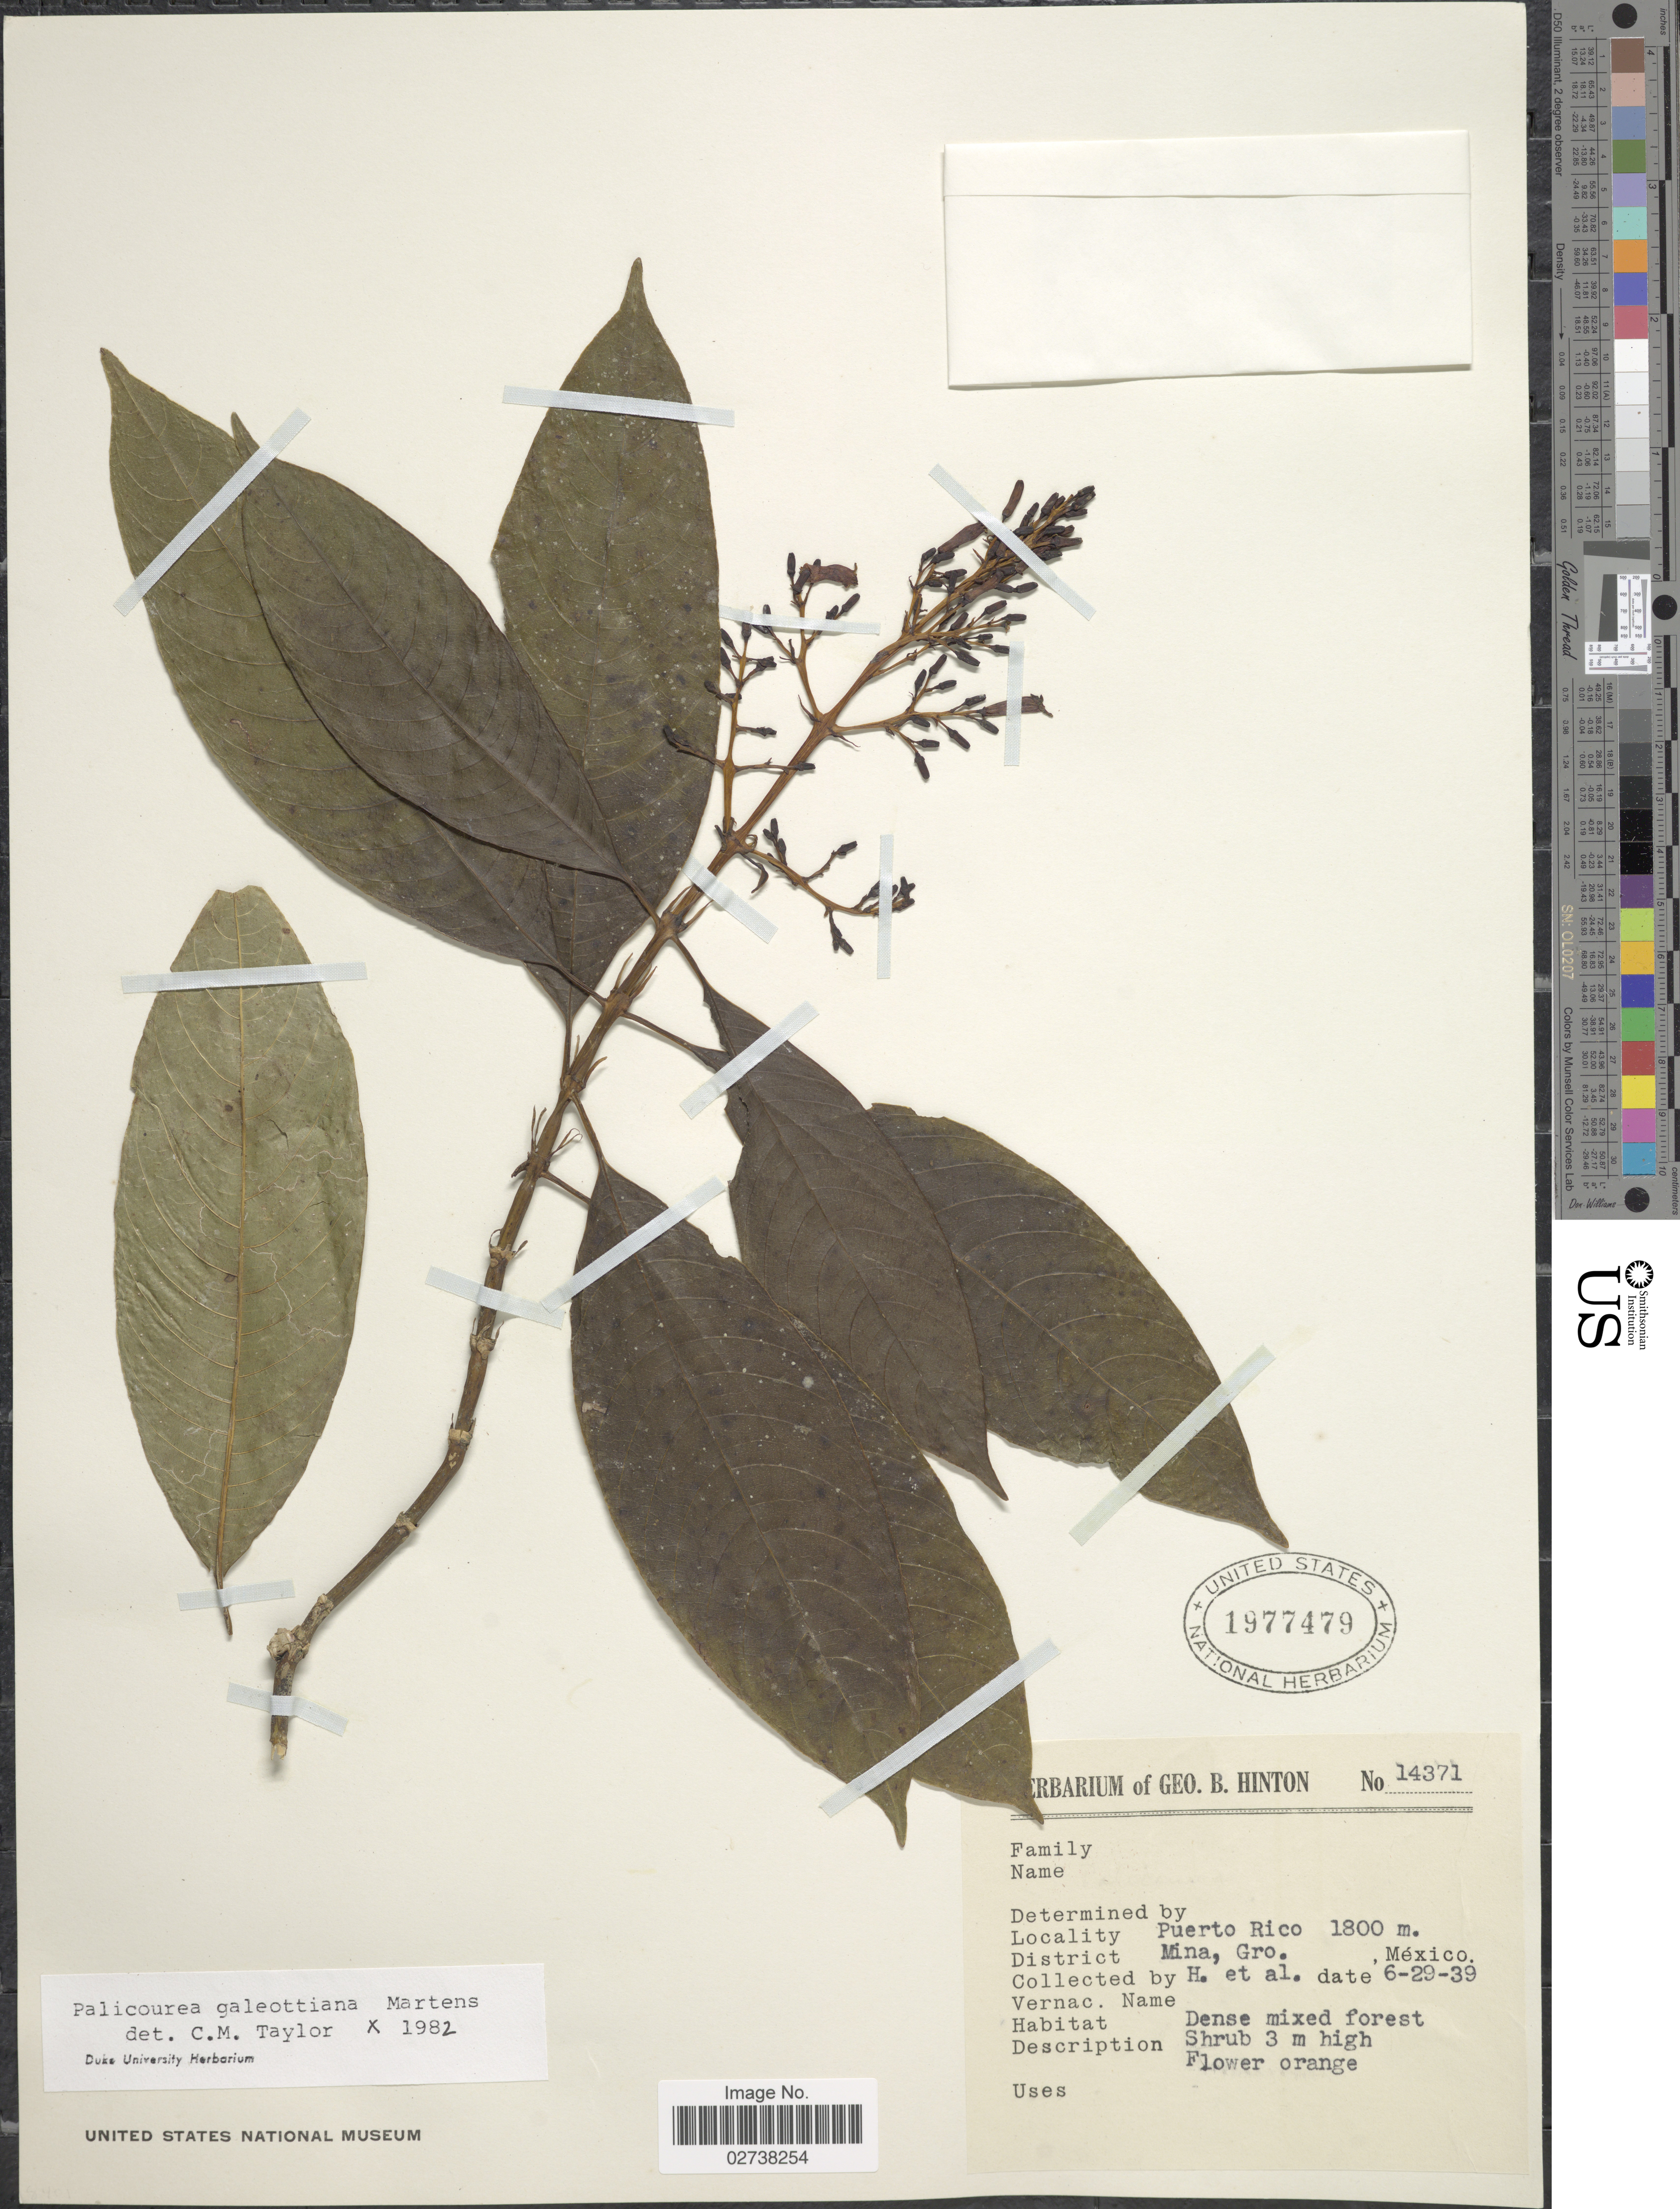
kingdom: Plantae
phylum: Tracheophyta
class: Magnoliopsida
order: Gentianales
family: Rubiaceae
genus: Palicourea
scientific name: Palicourea galeottiana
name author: M. Martens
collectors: G. B. Hinton & et al.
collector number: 14371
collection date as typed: Transcribed d/m/y: 29/6/39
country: Mexico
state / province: Guerrero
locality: Puerto Rico, District Mina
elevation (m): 1800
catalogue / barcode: US 1977479